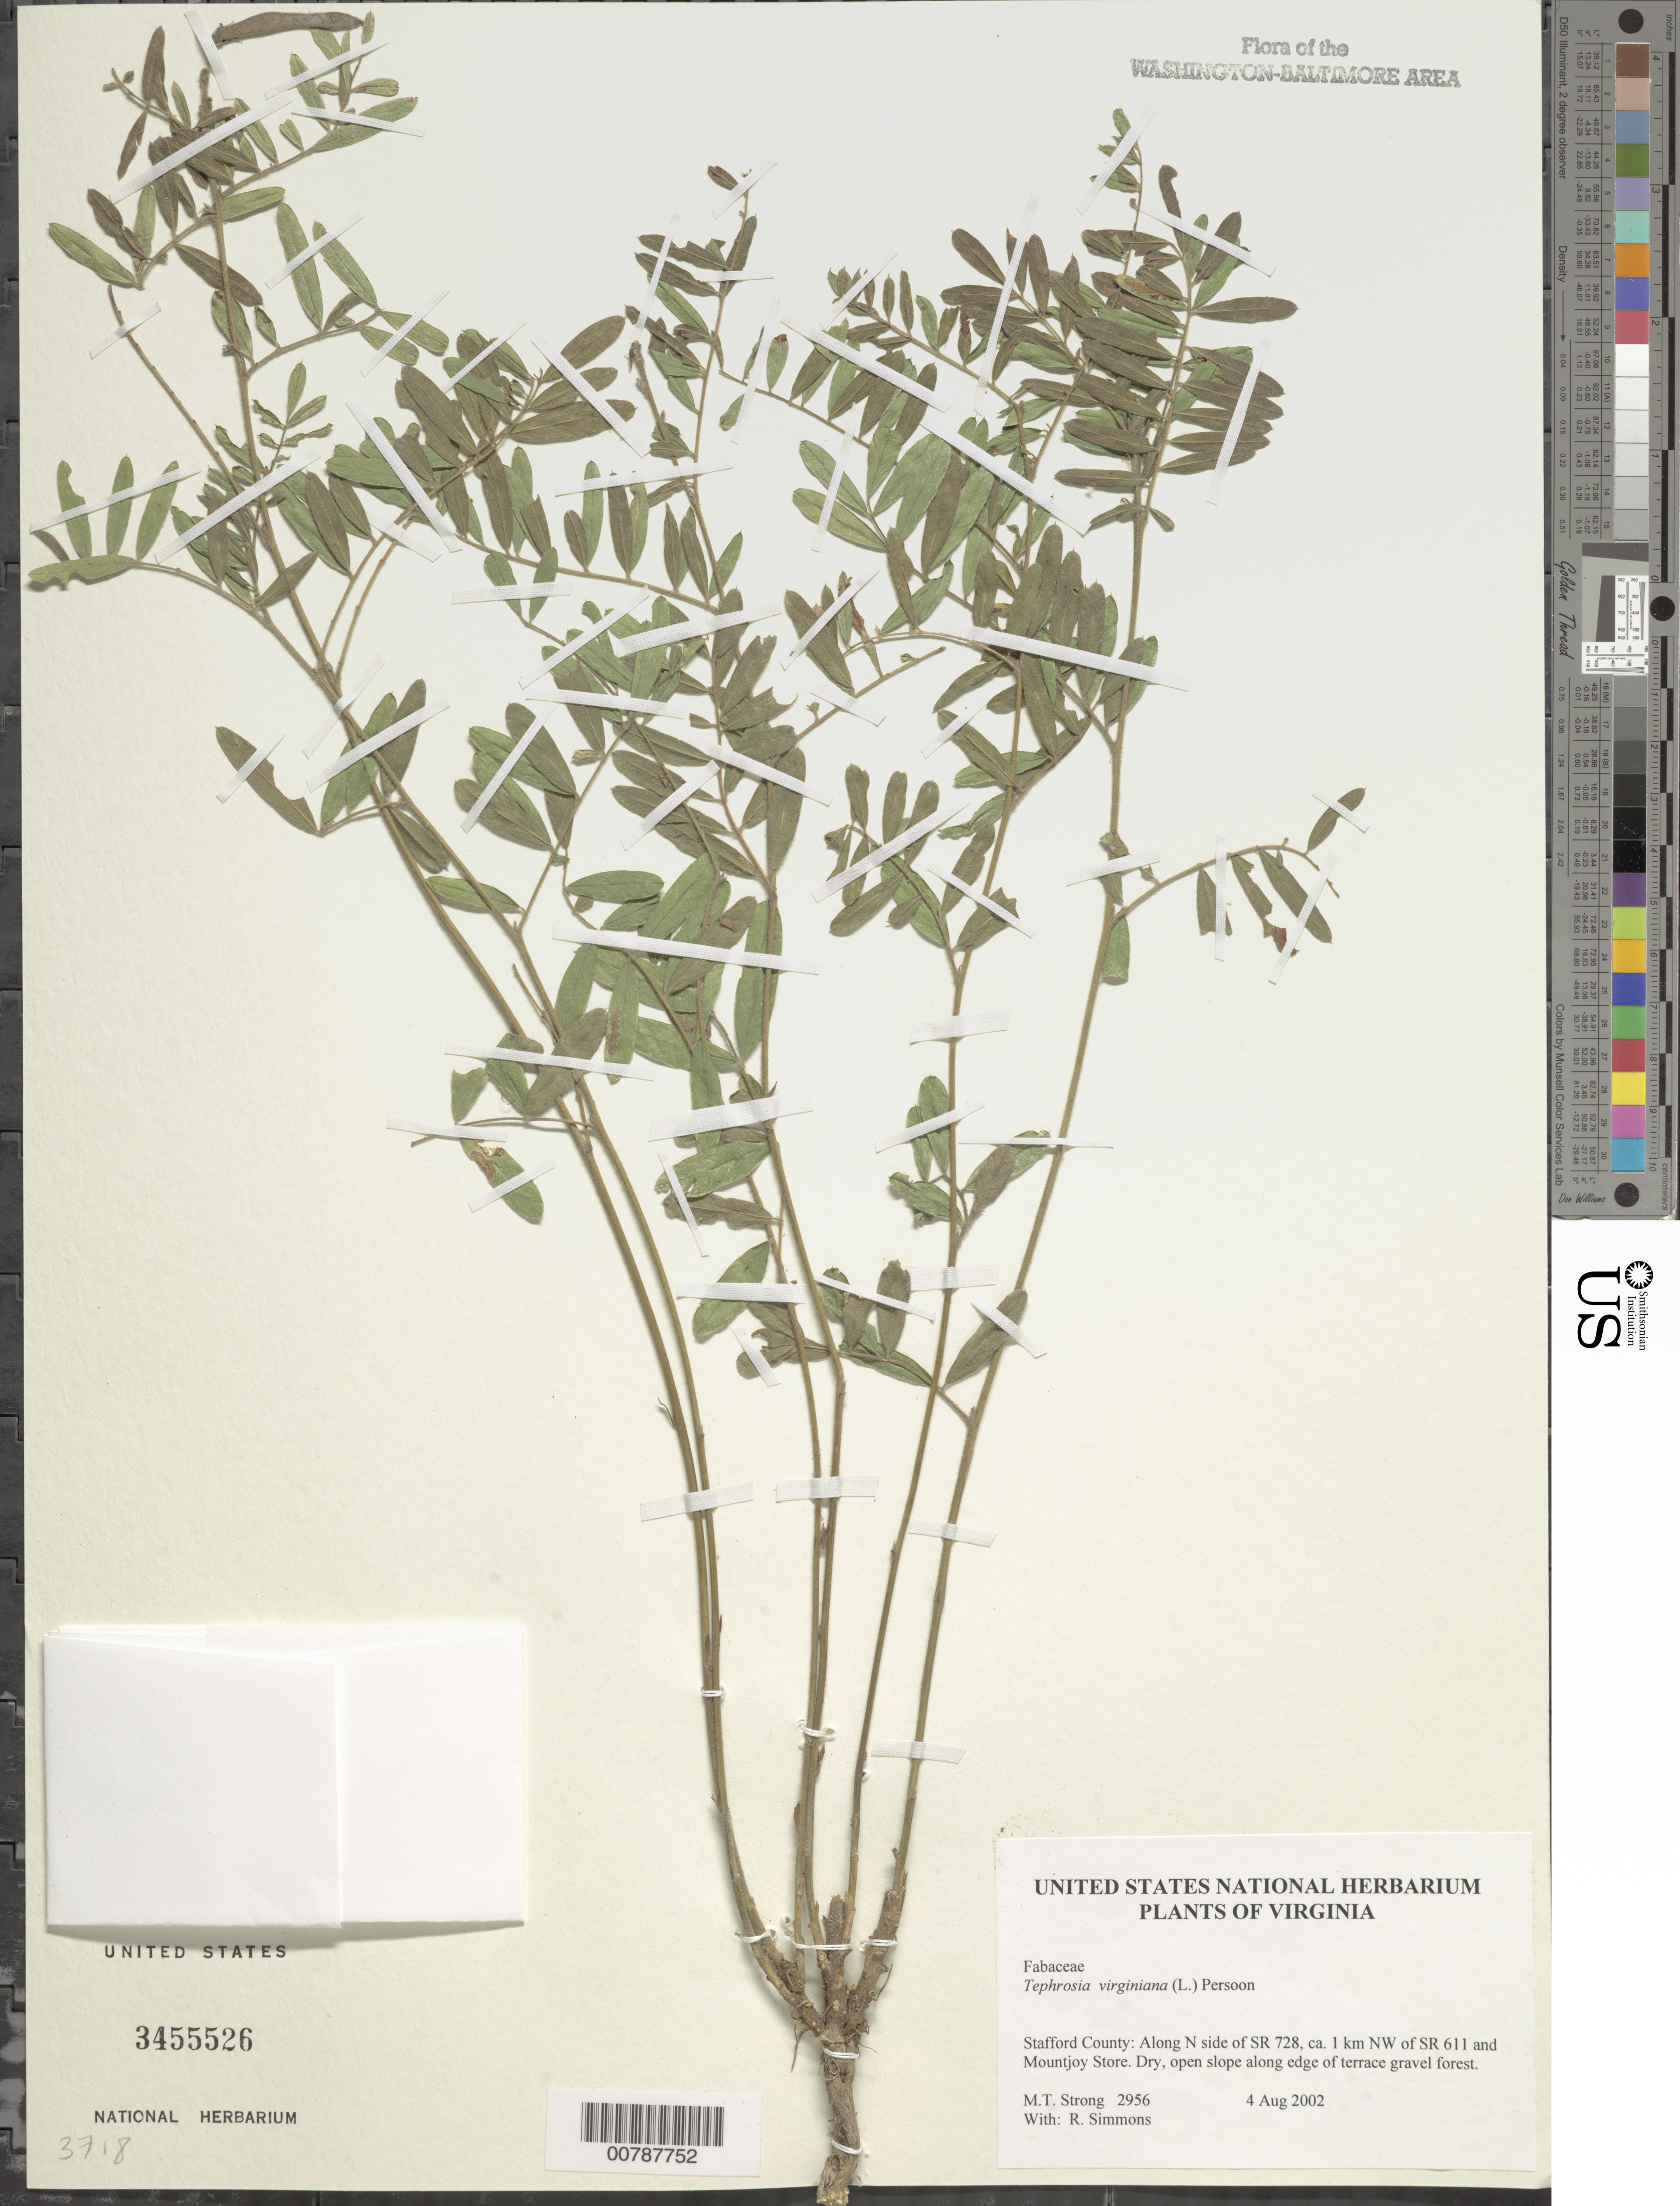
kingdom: Plantae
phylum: Tracheophyta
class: Magnoliopsida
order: Fabales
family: Fabaceae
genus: Tephrosia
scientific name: Tephrosia virginiana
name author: (L.) Pers.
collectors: M. T. Strong & R. Simmons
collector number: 2956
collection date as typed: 04 Aug 2002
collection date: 2002-08-04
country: United States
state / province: Virginia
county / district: Stafford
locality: Along N side of SR 728, ca. 1 km NW of SR 611 and Mountjoy Store.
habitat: Dry, open slope along edge of terrace gravel forest.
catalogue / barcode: US 3455526